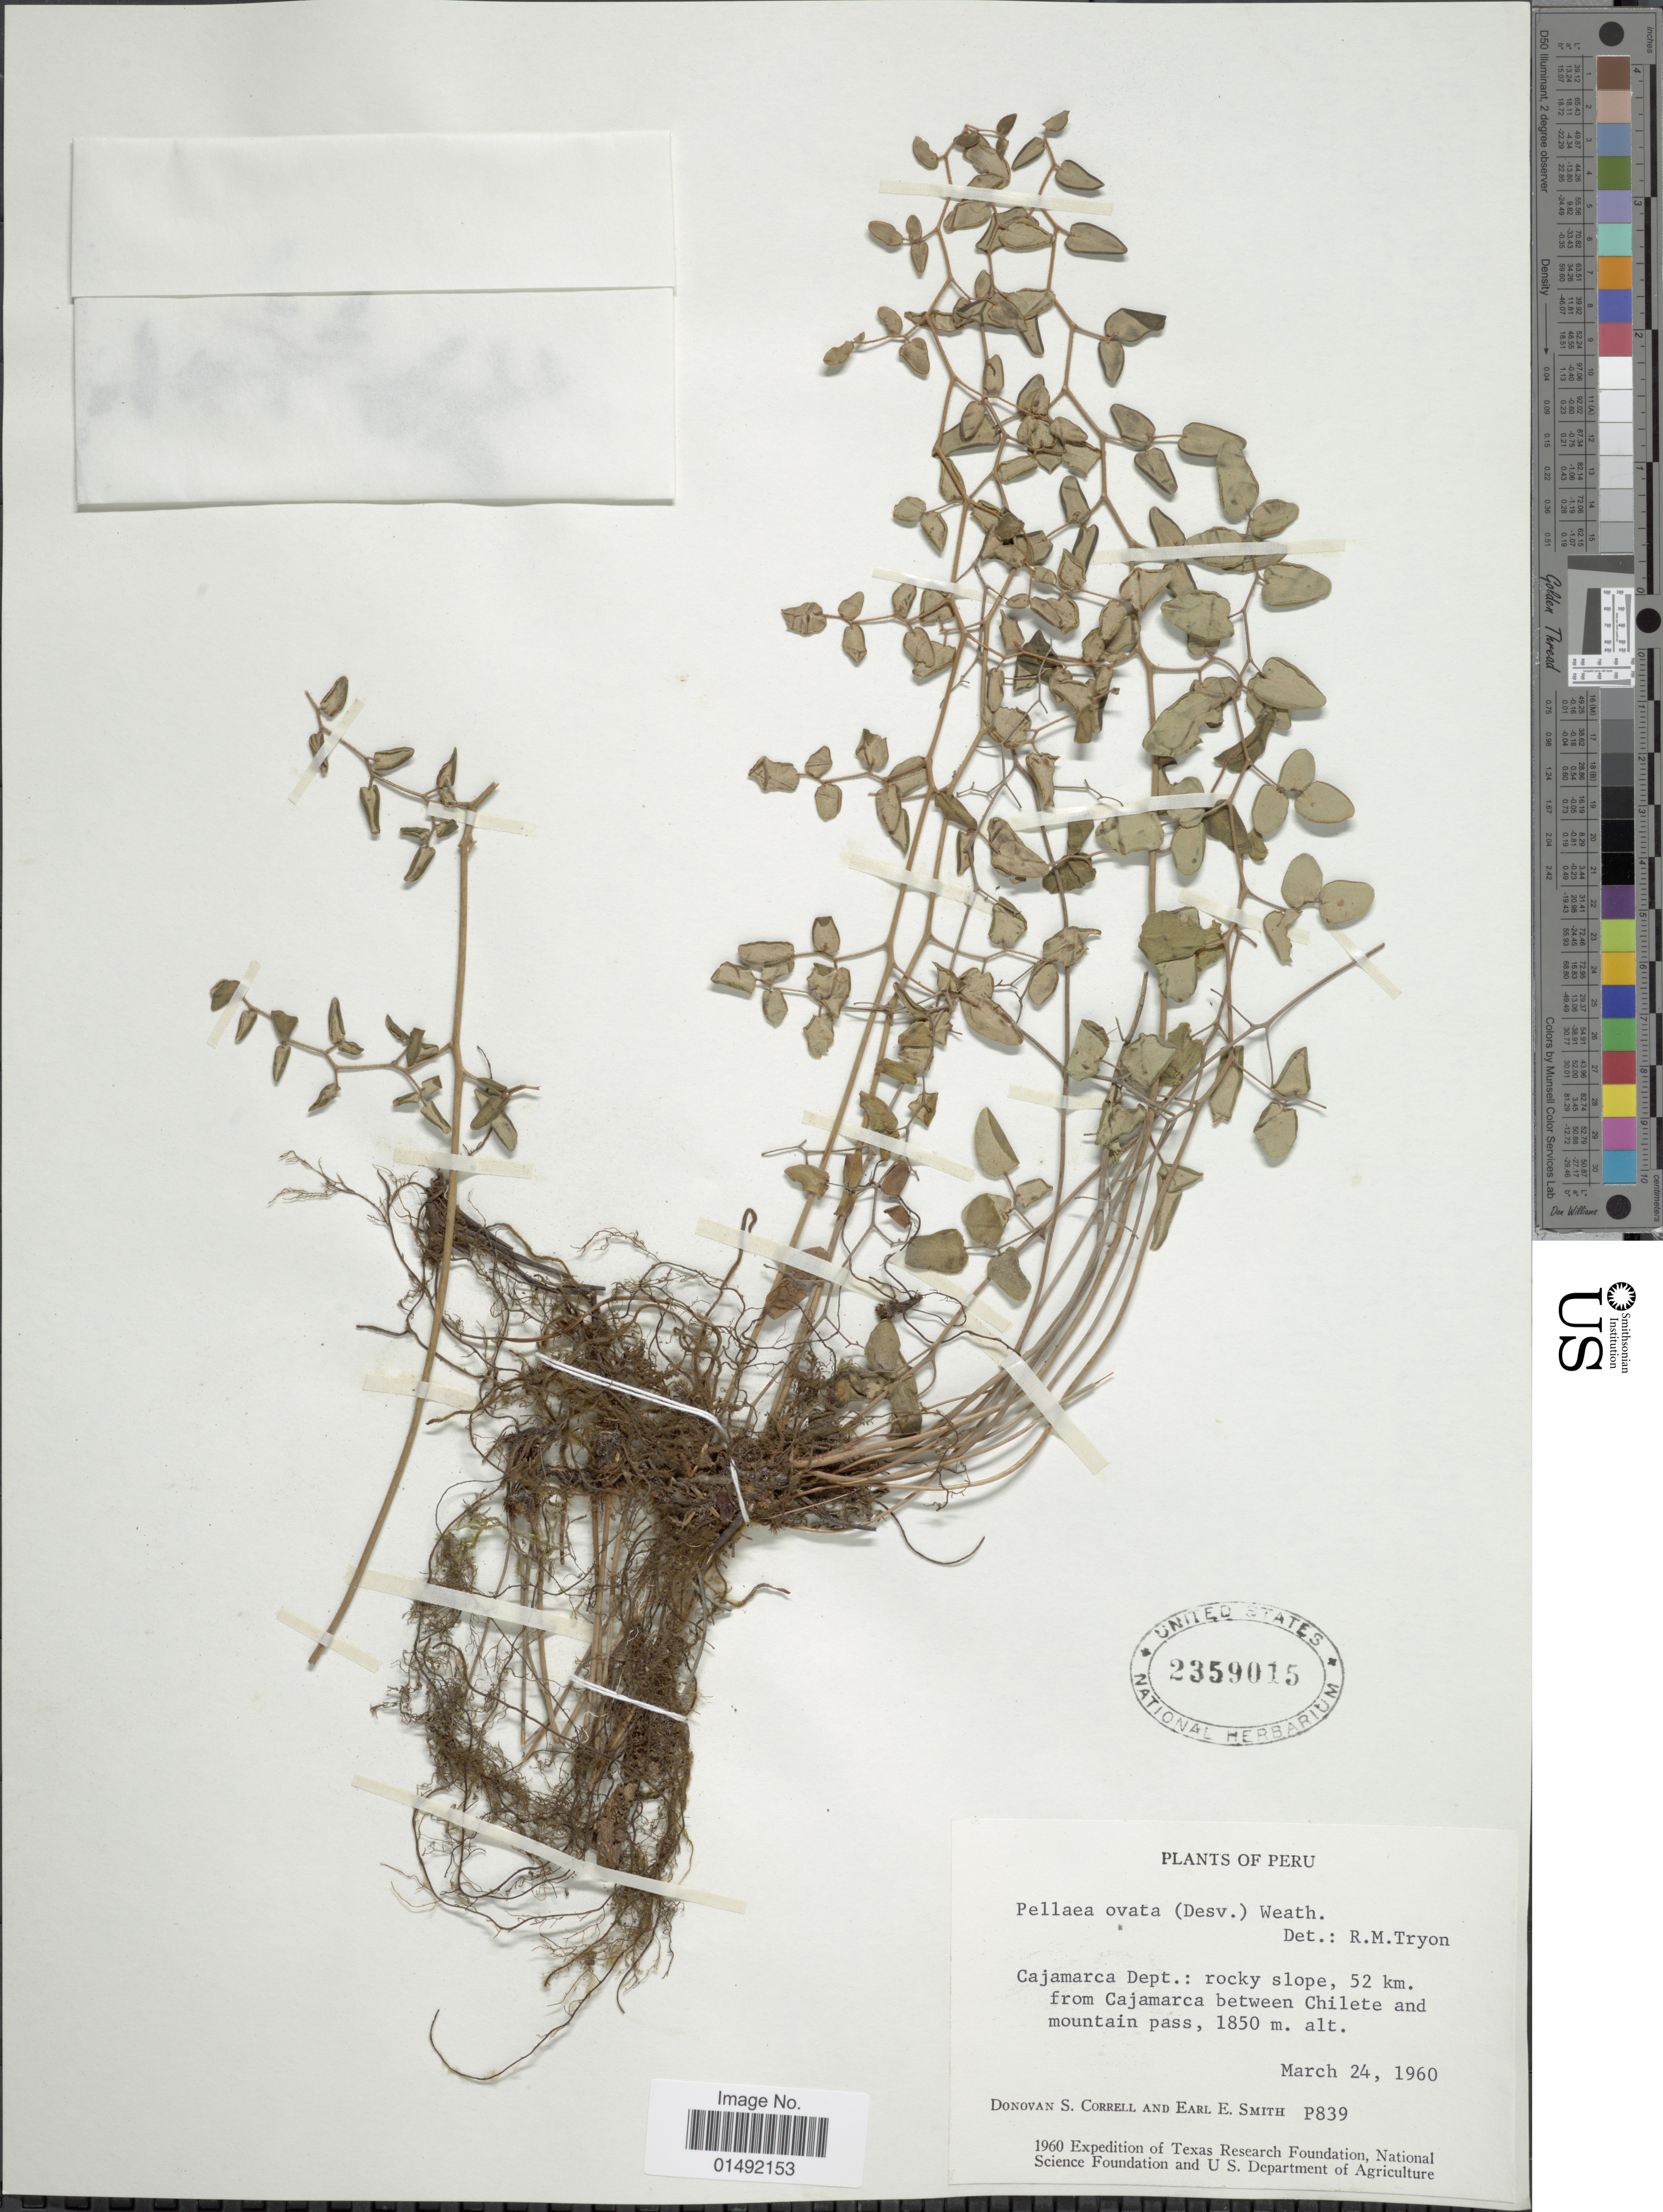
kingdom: Plantae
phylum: Tracheophyta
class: Polypodiopsida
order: Polypodiales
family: Pteridaceae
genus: Pellaea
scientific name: Pellaea ovata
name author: (Desv.) Weath.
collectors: D. S. Correll & E. E. Smith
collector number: P839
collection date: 1960-03-24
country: Peru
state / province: Cajamarca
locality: Cajamarca Dept. rocky slope, 52 km. from Cajamarca between Chilete and mountain pass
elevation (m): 1850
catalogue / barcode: US 2359015